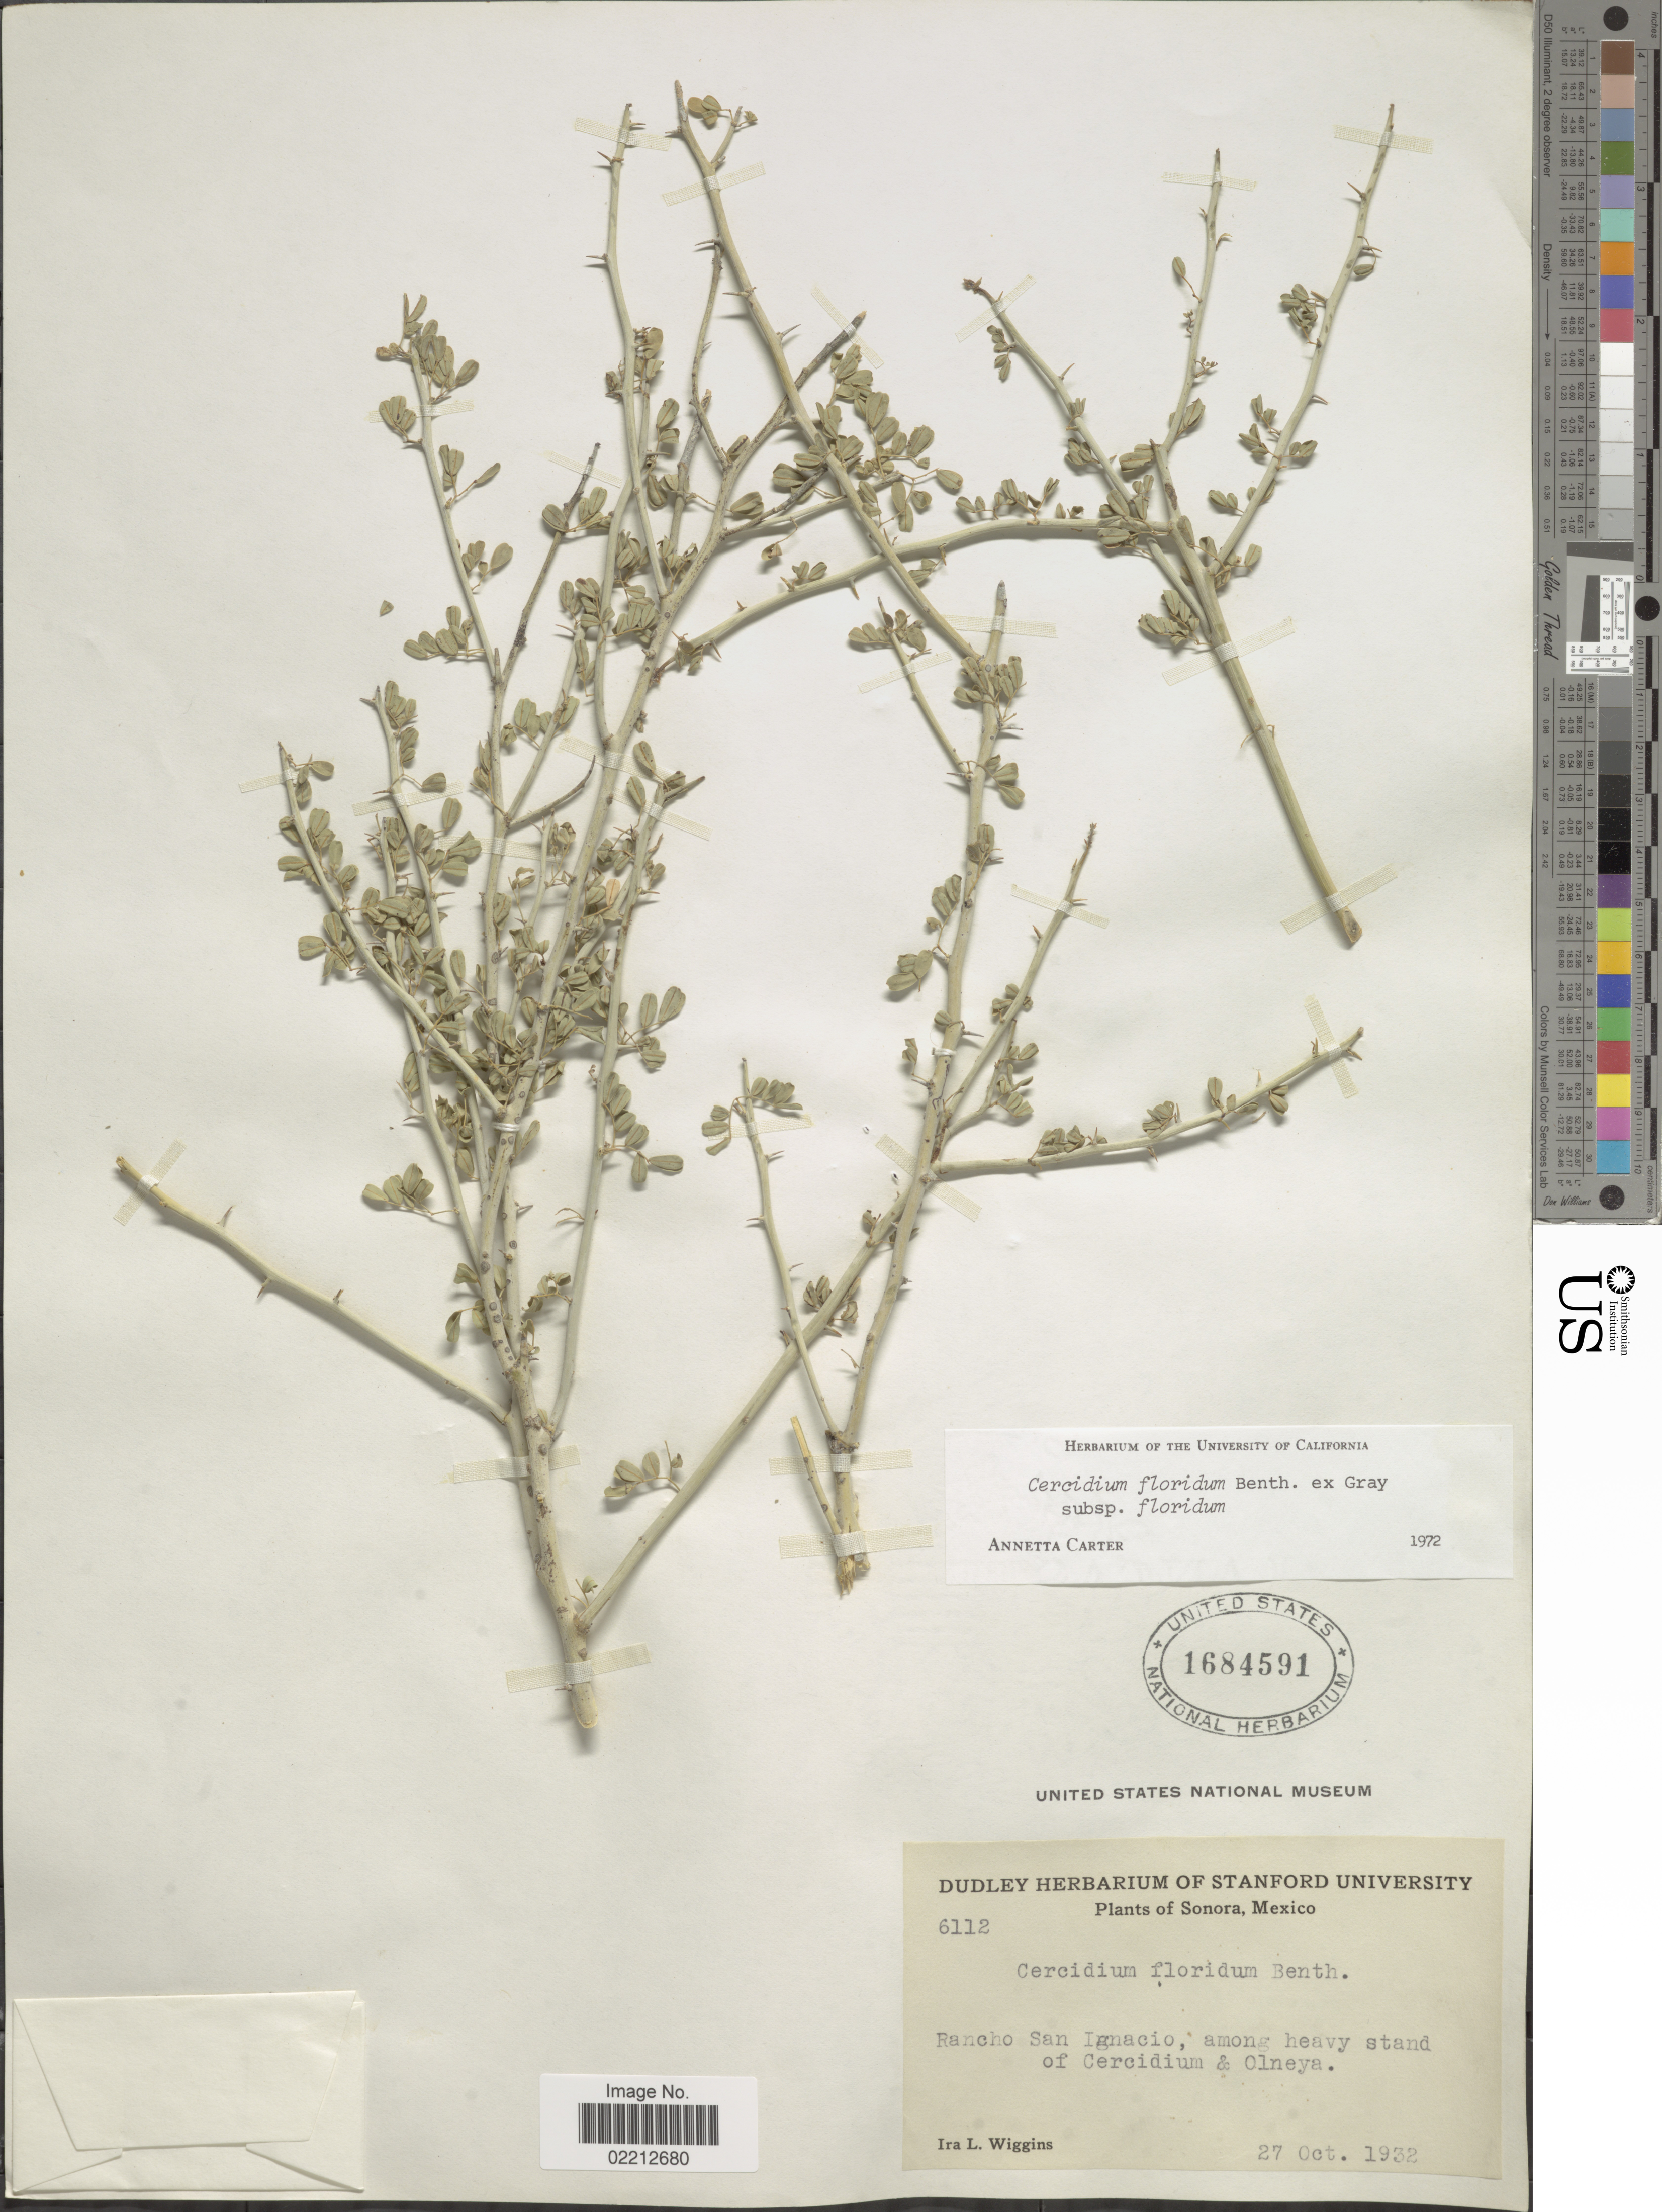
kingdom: Plantae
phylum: Tracheophyta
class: Magnoliopsida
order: Fabales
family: Fabaceae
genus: Parkinsonia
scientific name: Parkinsonia florida subsp. florida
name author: (Benth. ex A. Gray) S. Watson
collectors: I. L. Wiggins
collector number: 6112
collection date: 1932-10-27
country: Mexico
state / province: Sonora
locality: Rancho San Ignacio, among heavy stand of Cercidium & Olneya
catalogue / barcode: US 1684591